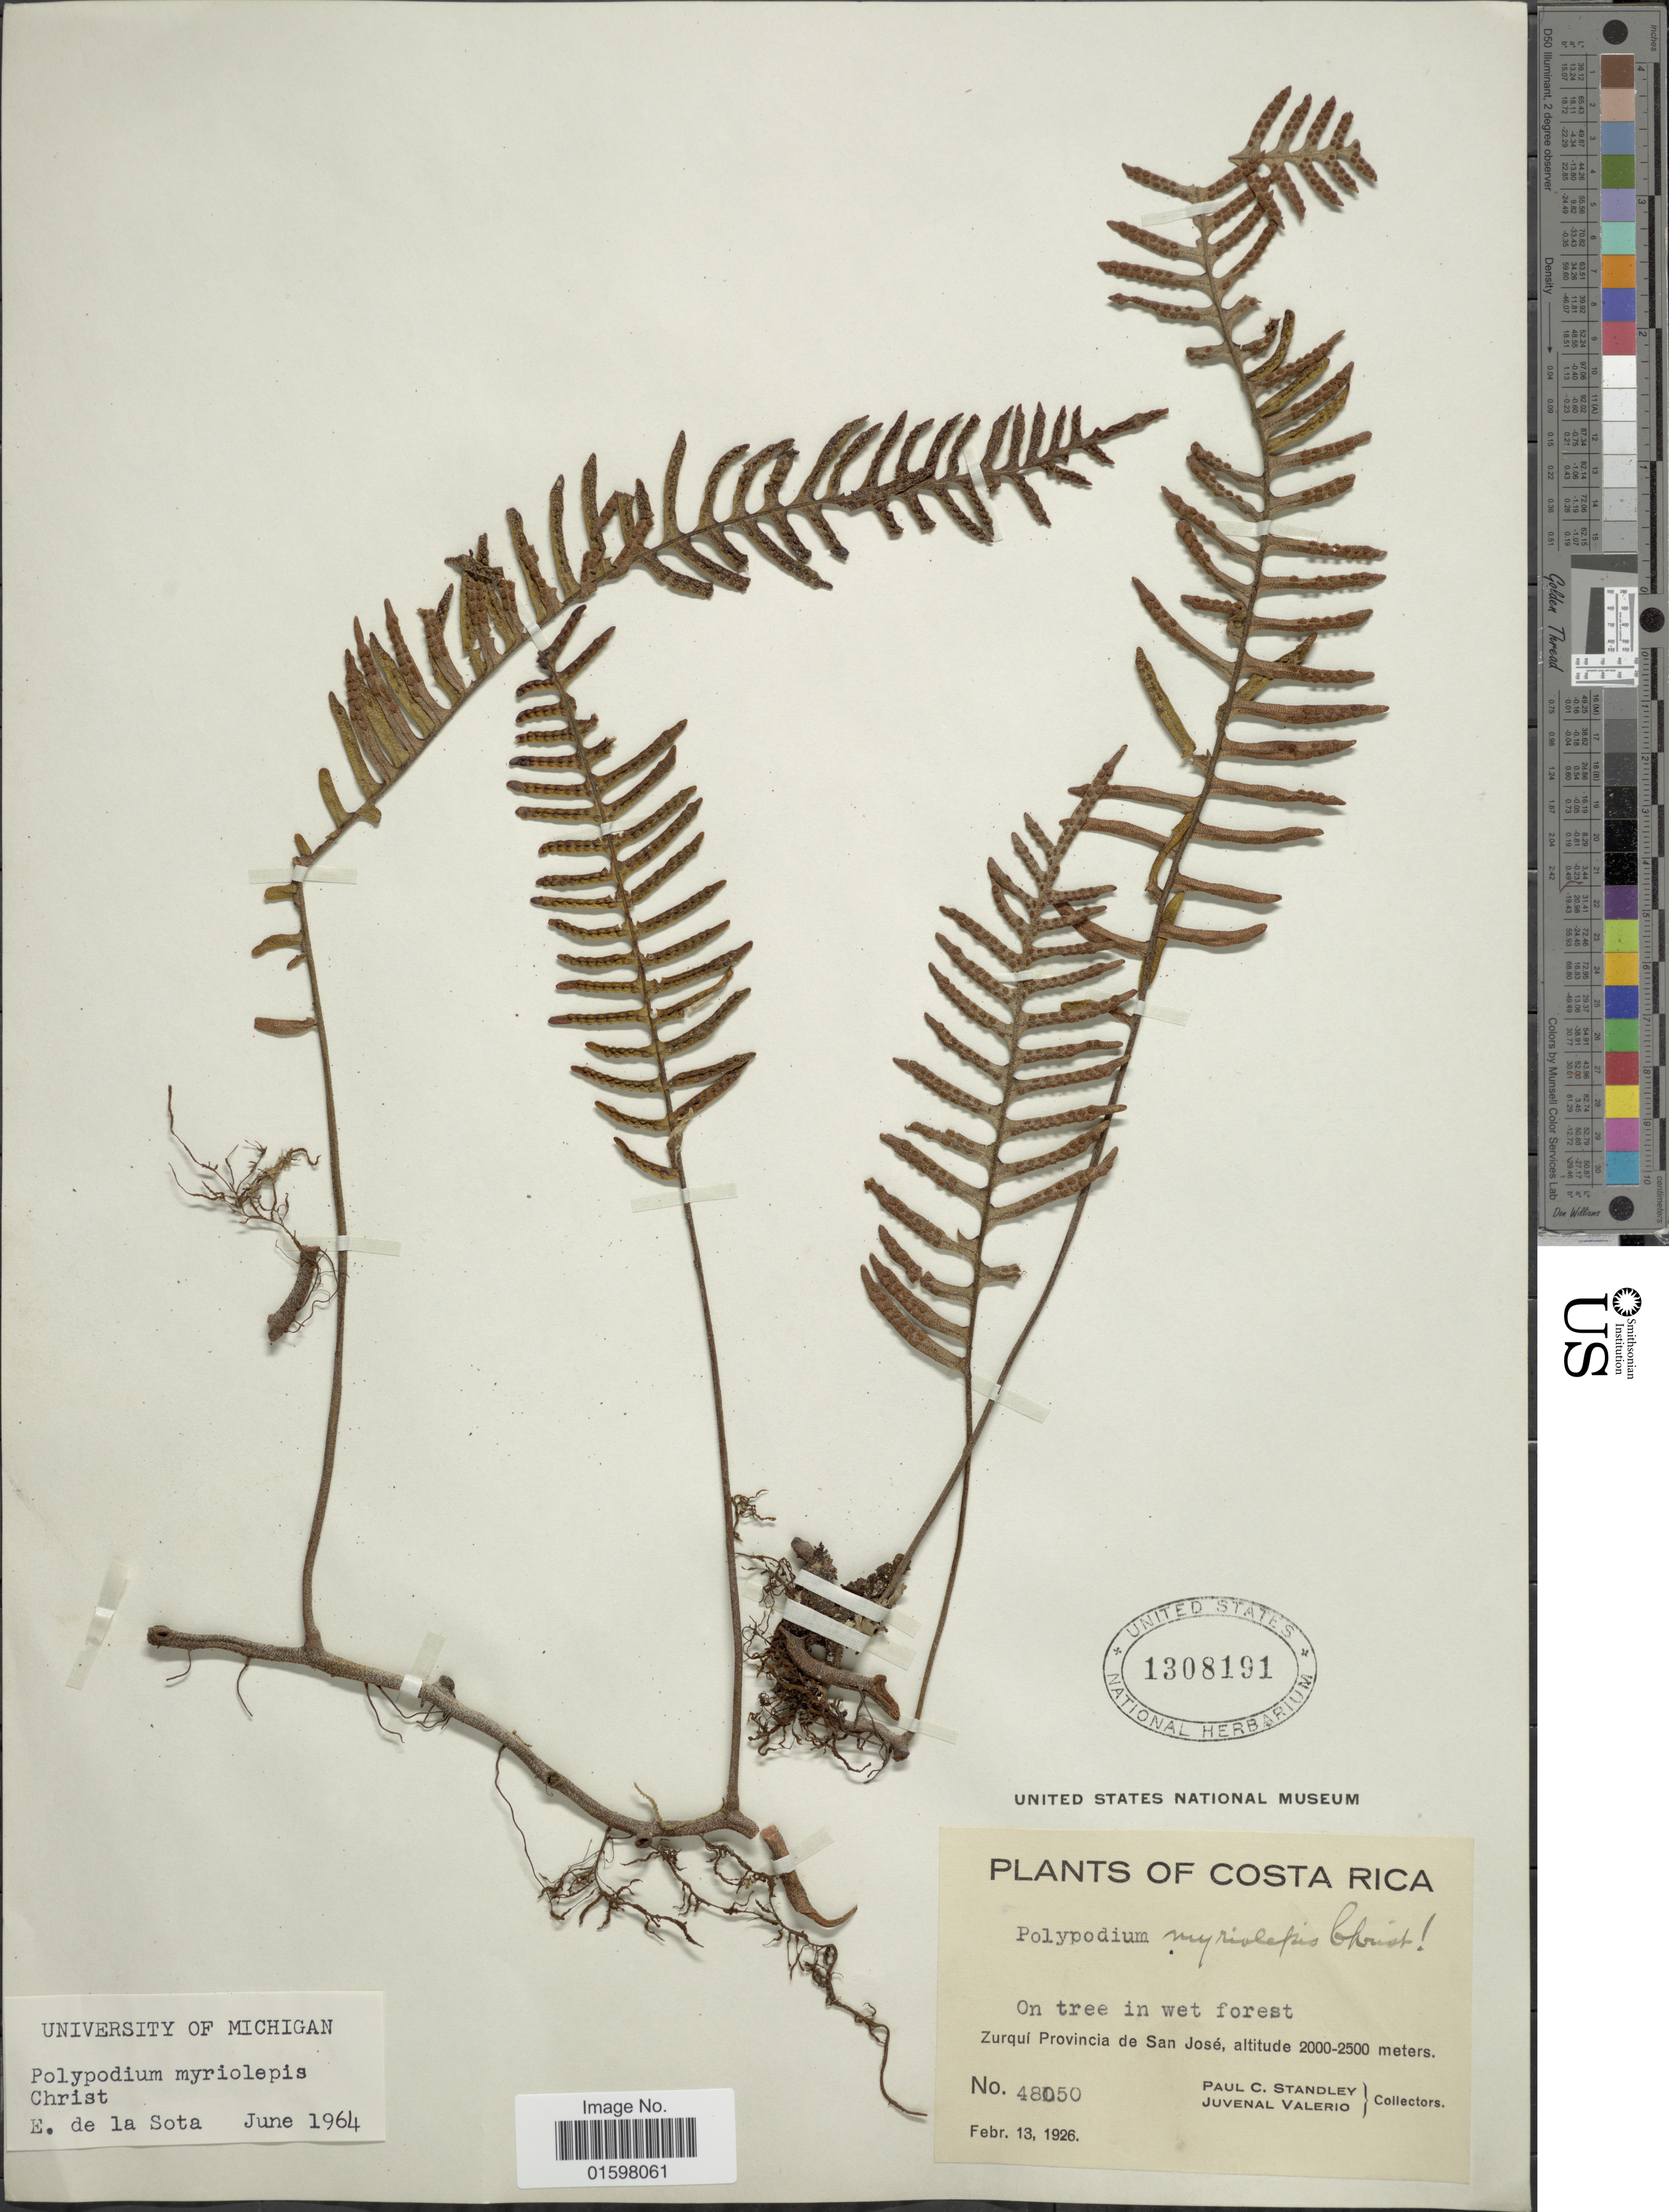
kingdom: Plantae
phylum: Tracheophyta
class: Polypodiopsida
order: Polypodiales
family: Polypodiaceae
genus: Pleopeltis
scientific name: Pleopeltis myriolepis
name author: (Christ) A.R. Sm. & Tejero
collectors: P. C. Standley & J. Valerio R.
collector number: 48050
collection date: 1926-02-13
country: Costa Rica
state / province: San José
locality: Zurquí Provincia de San José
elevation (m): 2000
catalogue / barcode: US 1308191